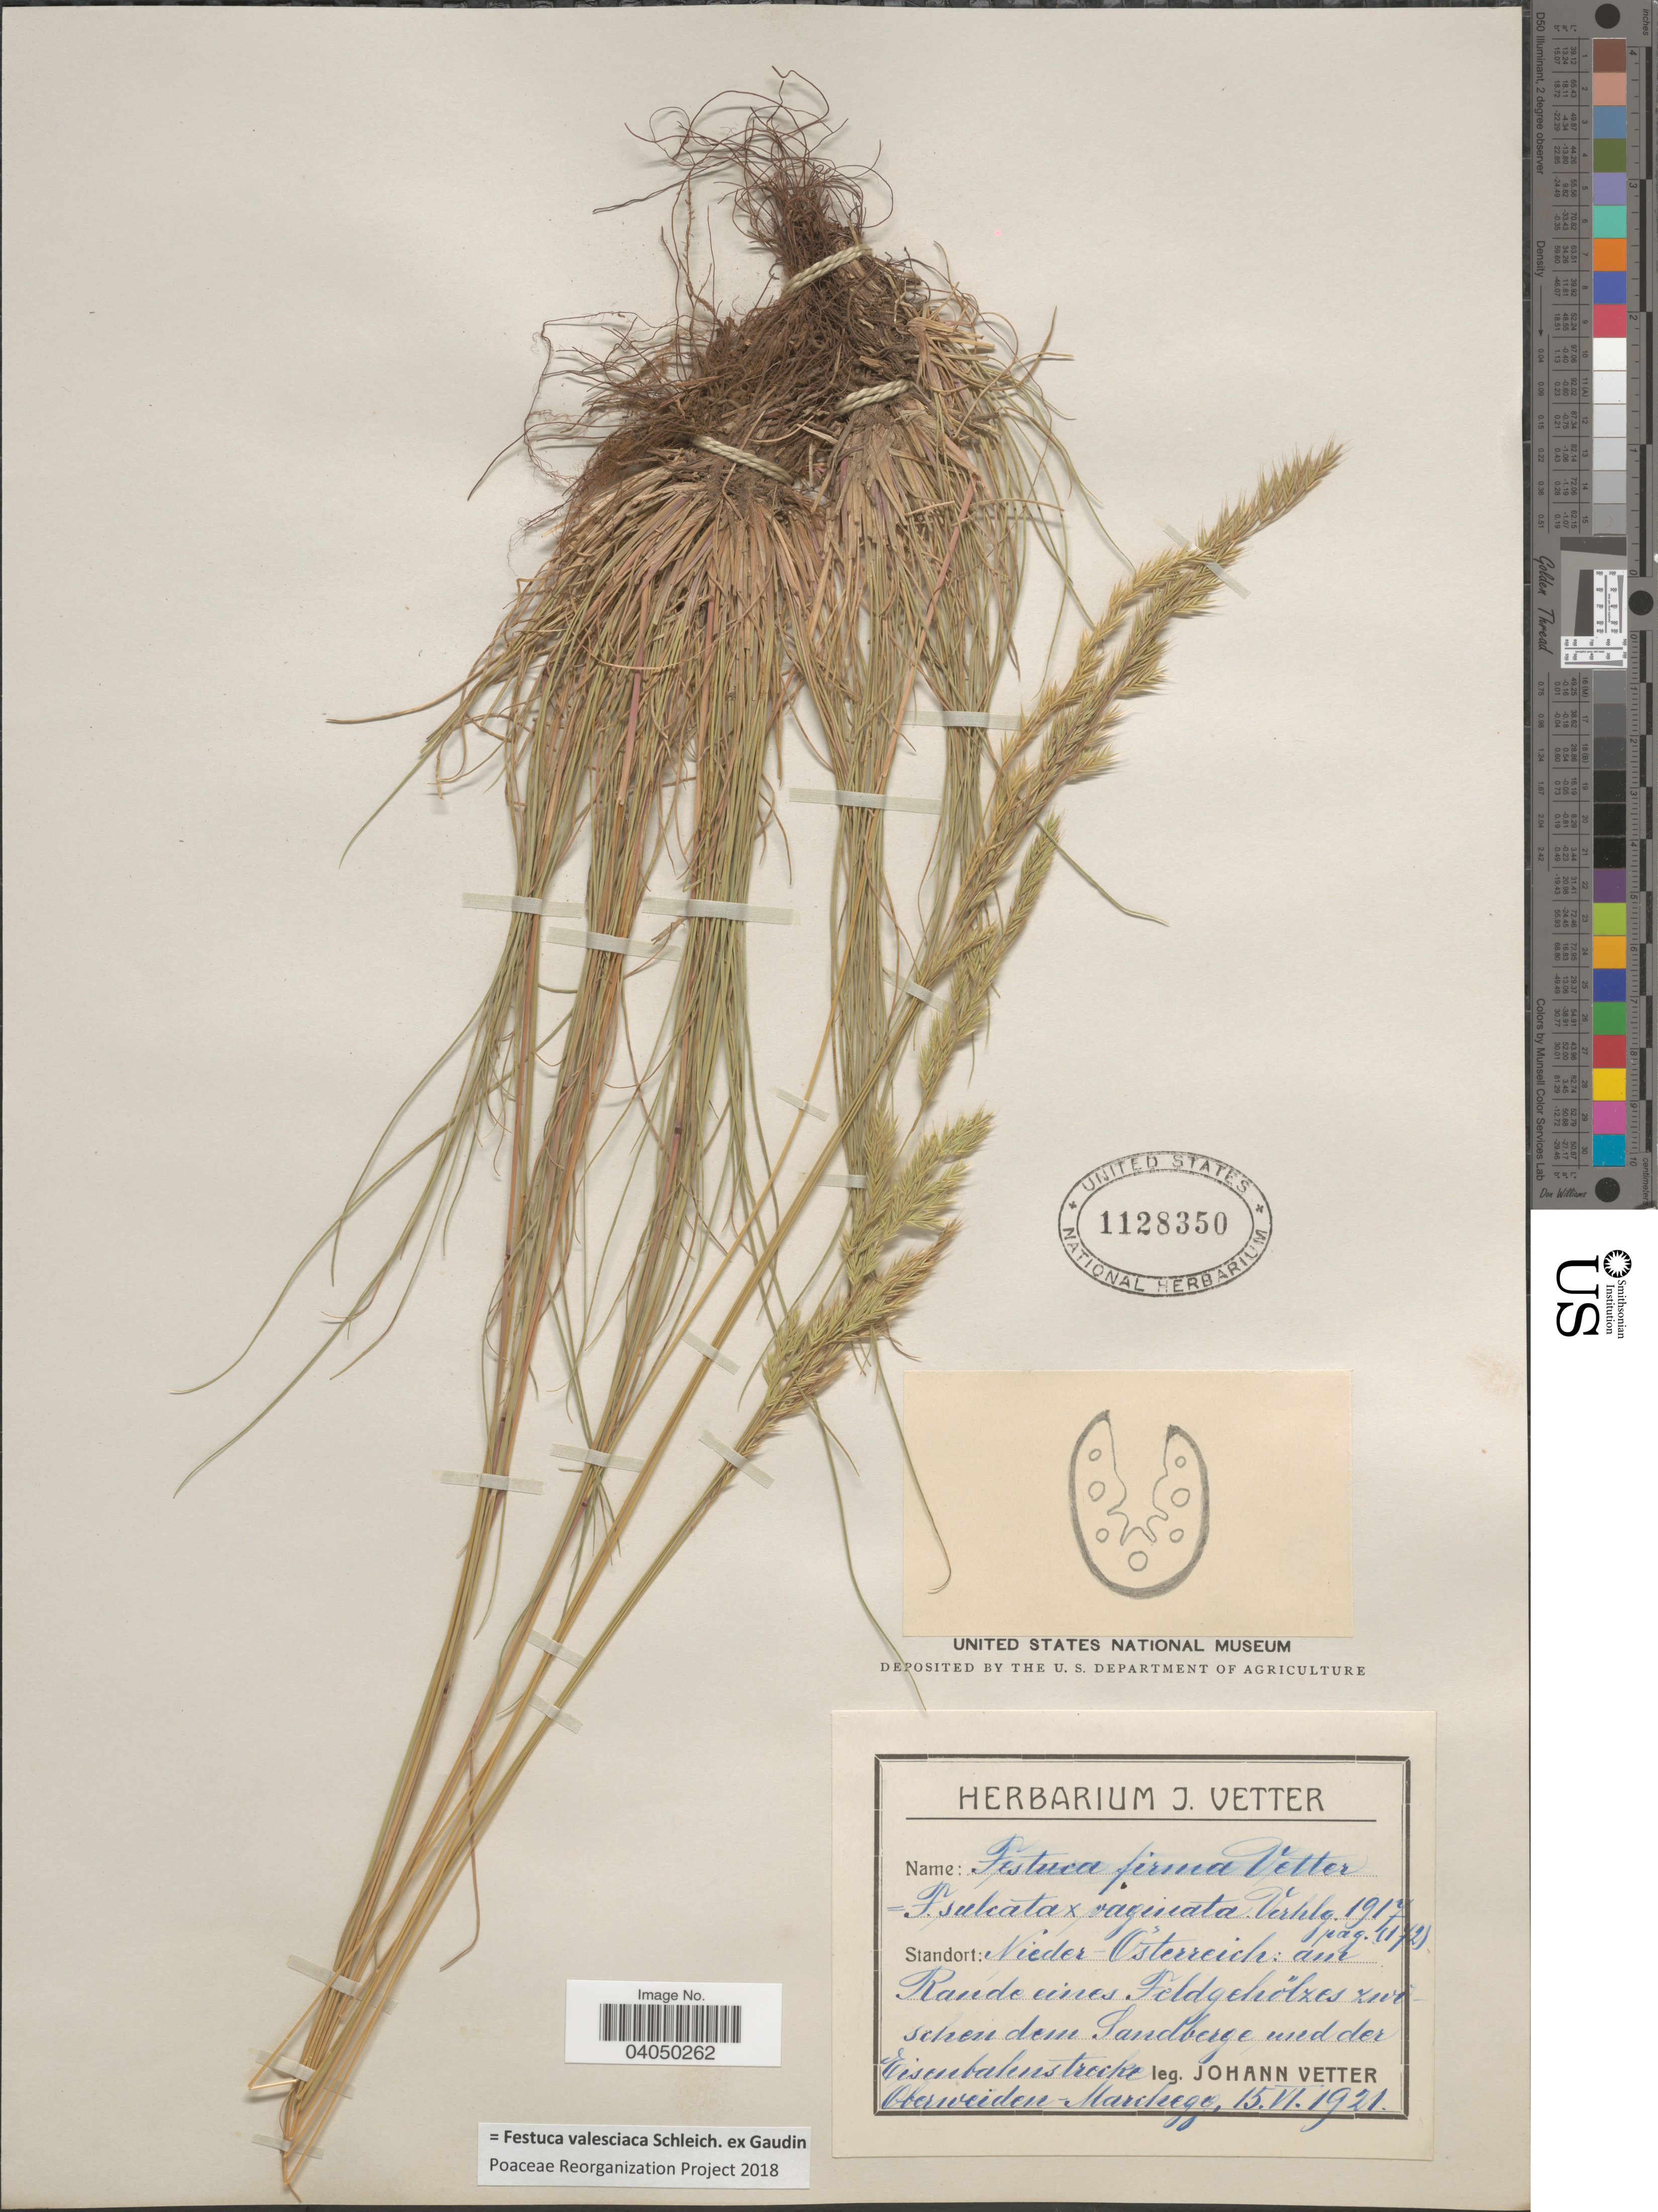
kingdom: Plantae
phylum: Tracheophyta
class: Liliopsida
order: Poales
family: Poaceae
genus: Festuca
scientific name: Festuca valesiaca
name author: Schleich. ex Gaudin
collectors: J. Vetter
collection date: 1921-06-15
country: Austria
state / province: Niederosterreich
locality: Am Rande eines Feldgehölzes zwischen dem Sandberge und der Eisenbahnstrecke Oberweiden Marchegg.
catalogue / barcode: US 1128350